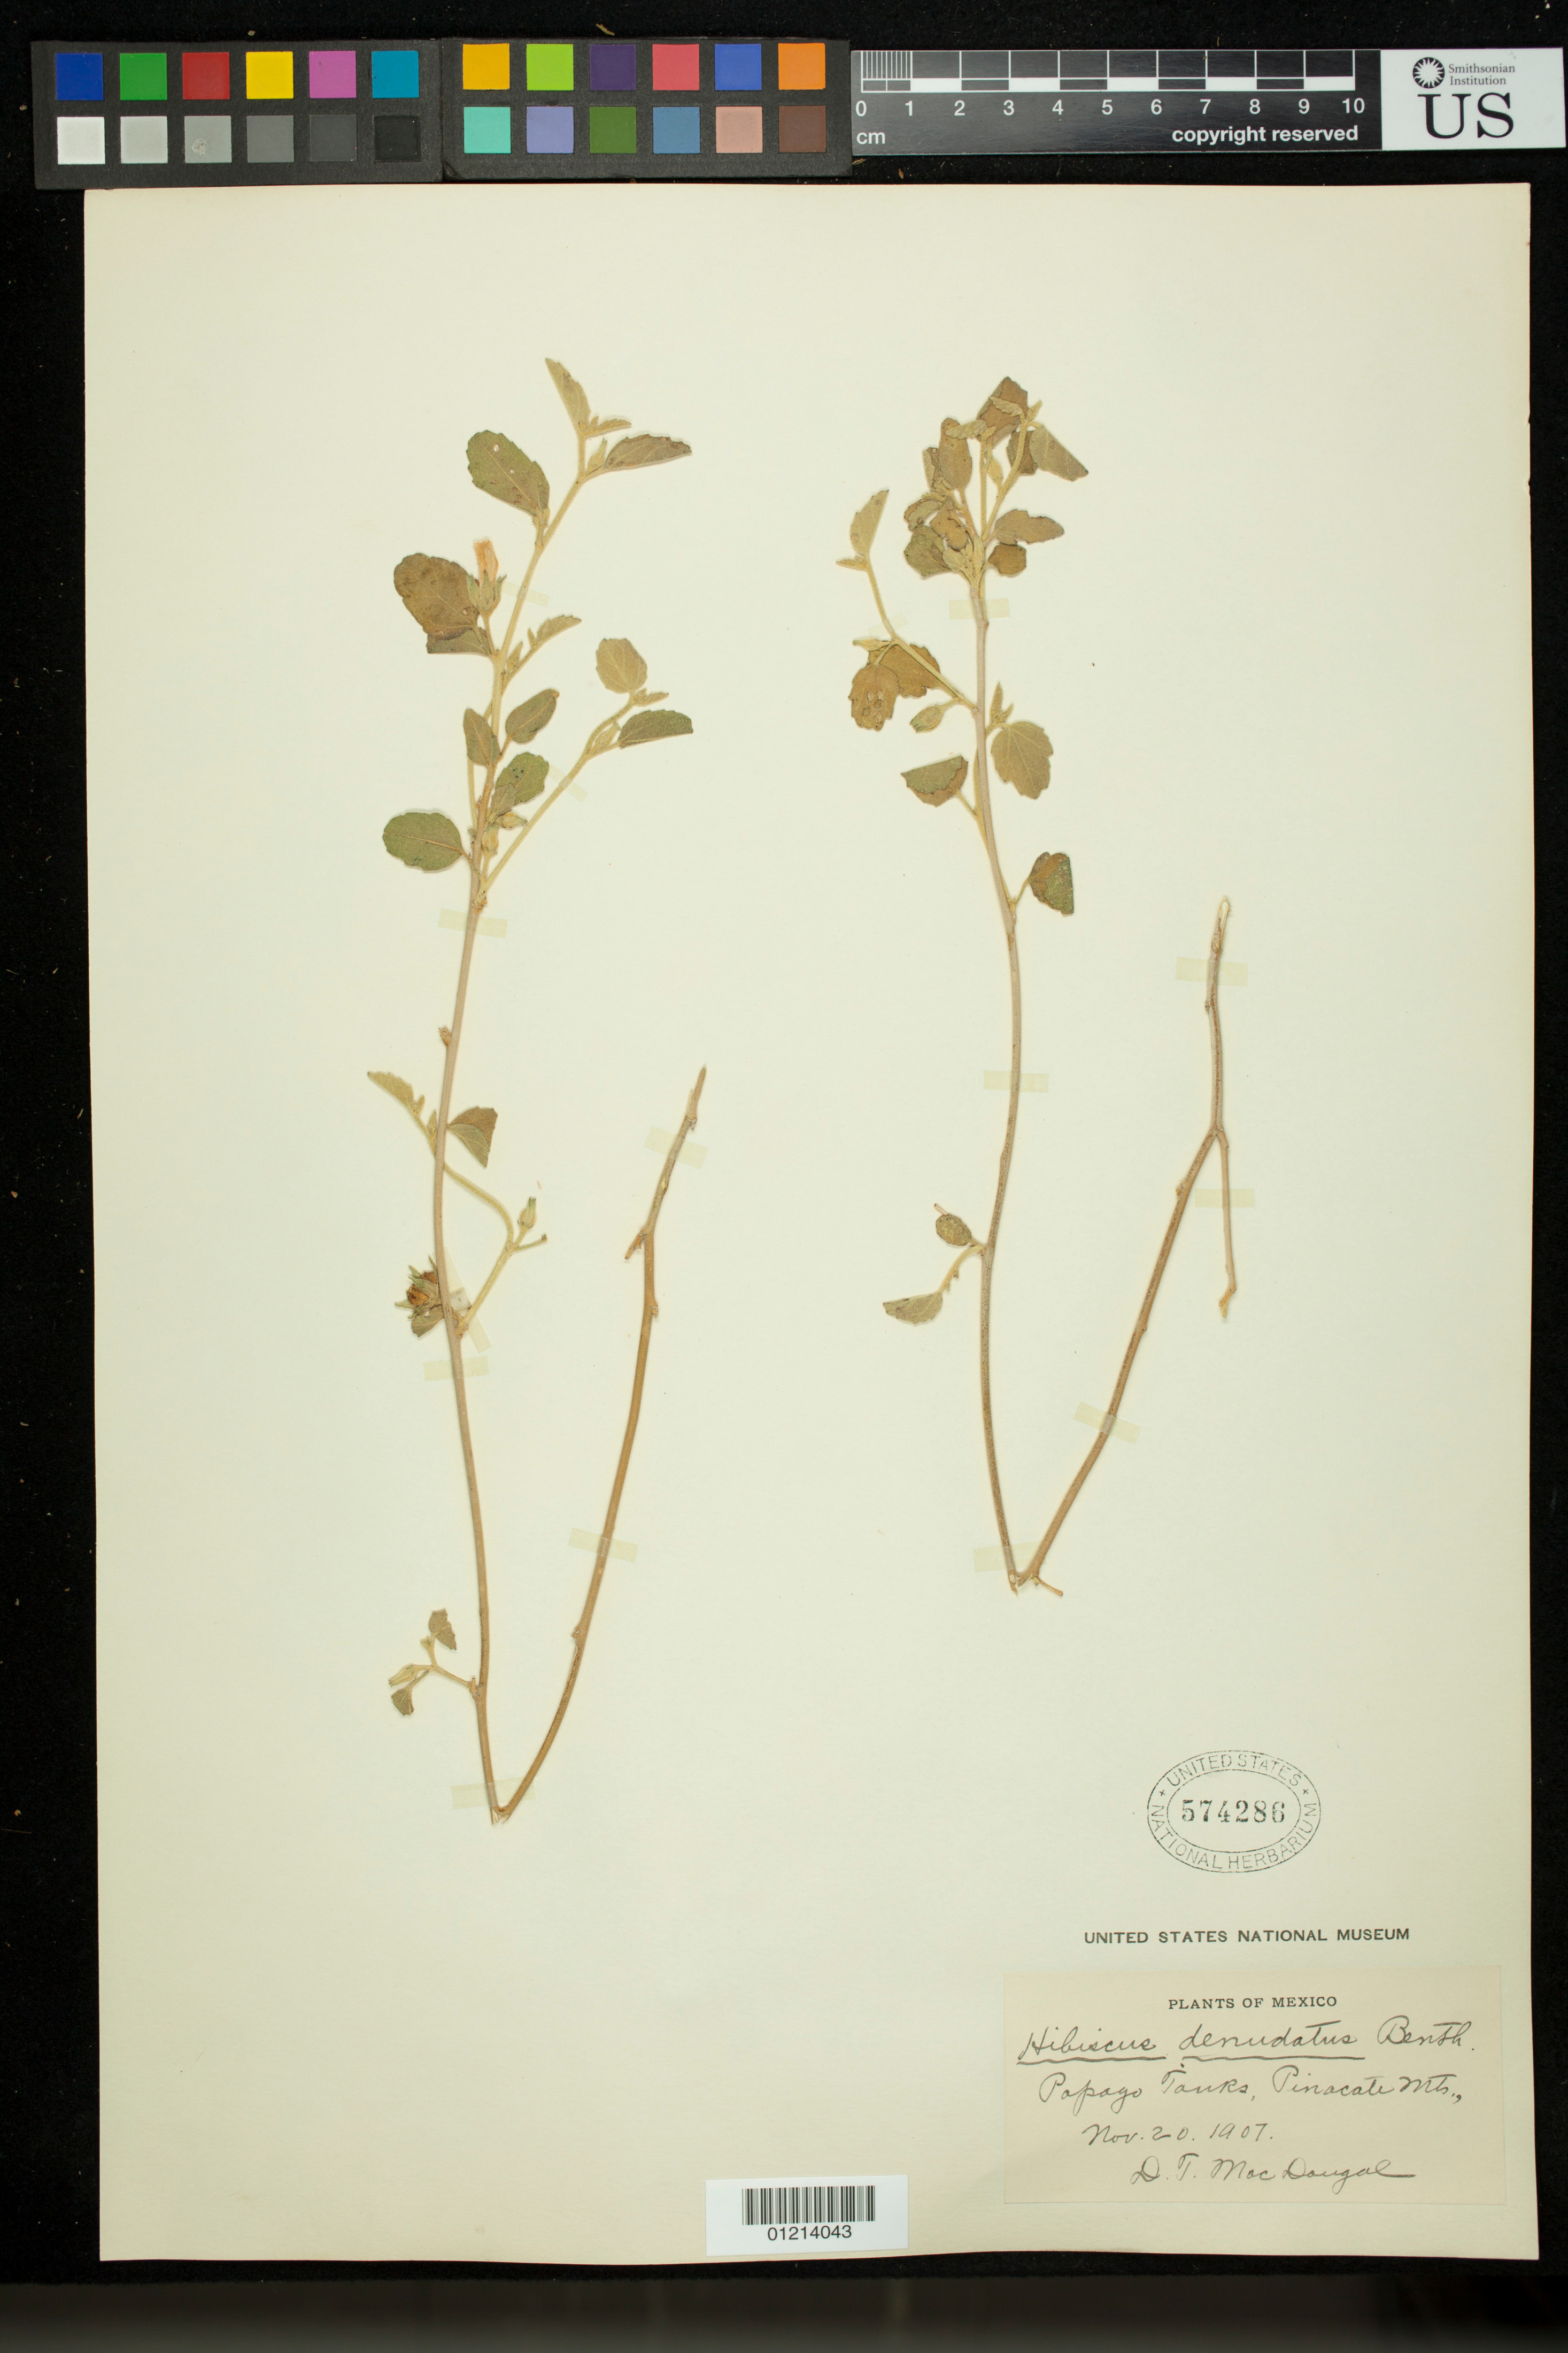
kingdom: Plantae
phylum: Tracheophyta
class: Magnoliopsida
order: Malvales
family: Malvaceae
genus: Hibiscus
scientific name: Hibiscus denudatus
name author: Benth.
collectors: D. T. MacDougal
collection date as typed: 20 Nov 1907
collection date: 1907-11-20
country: Mexico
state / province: Sonora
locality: Papago Tanks, Pinacate Mtn.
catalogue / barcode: US 574286